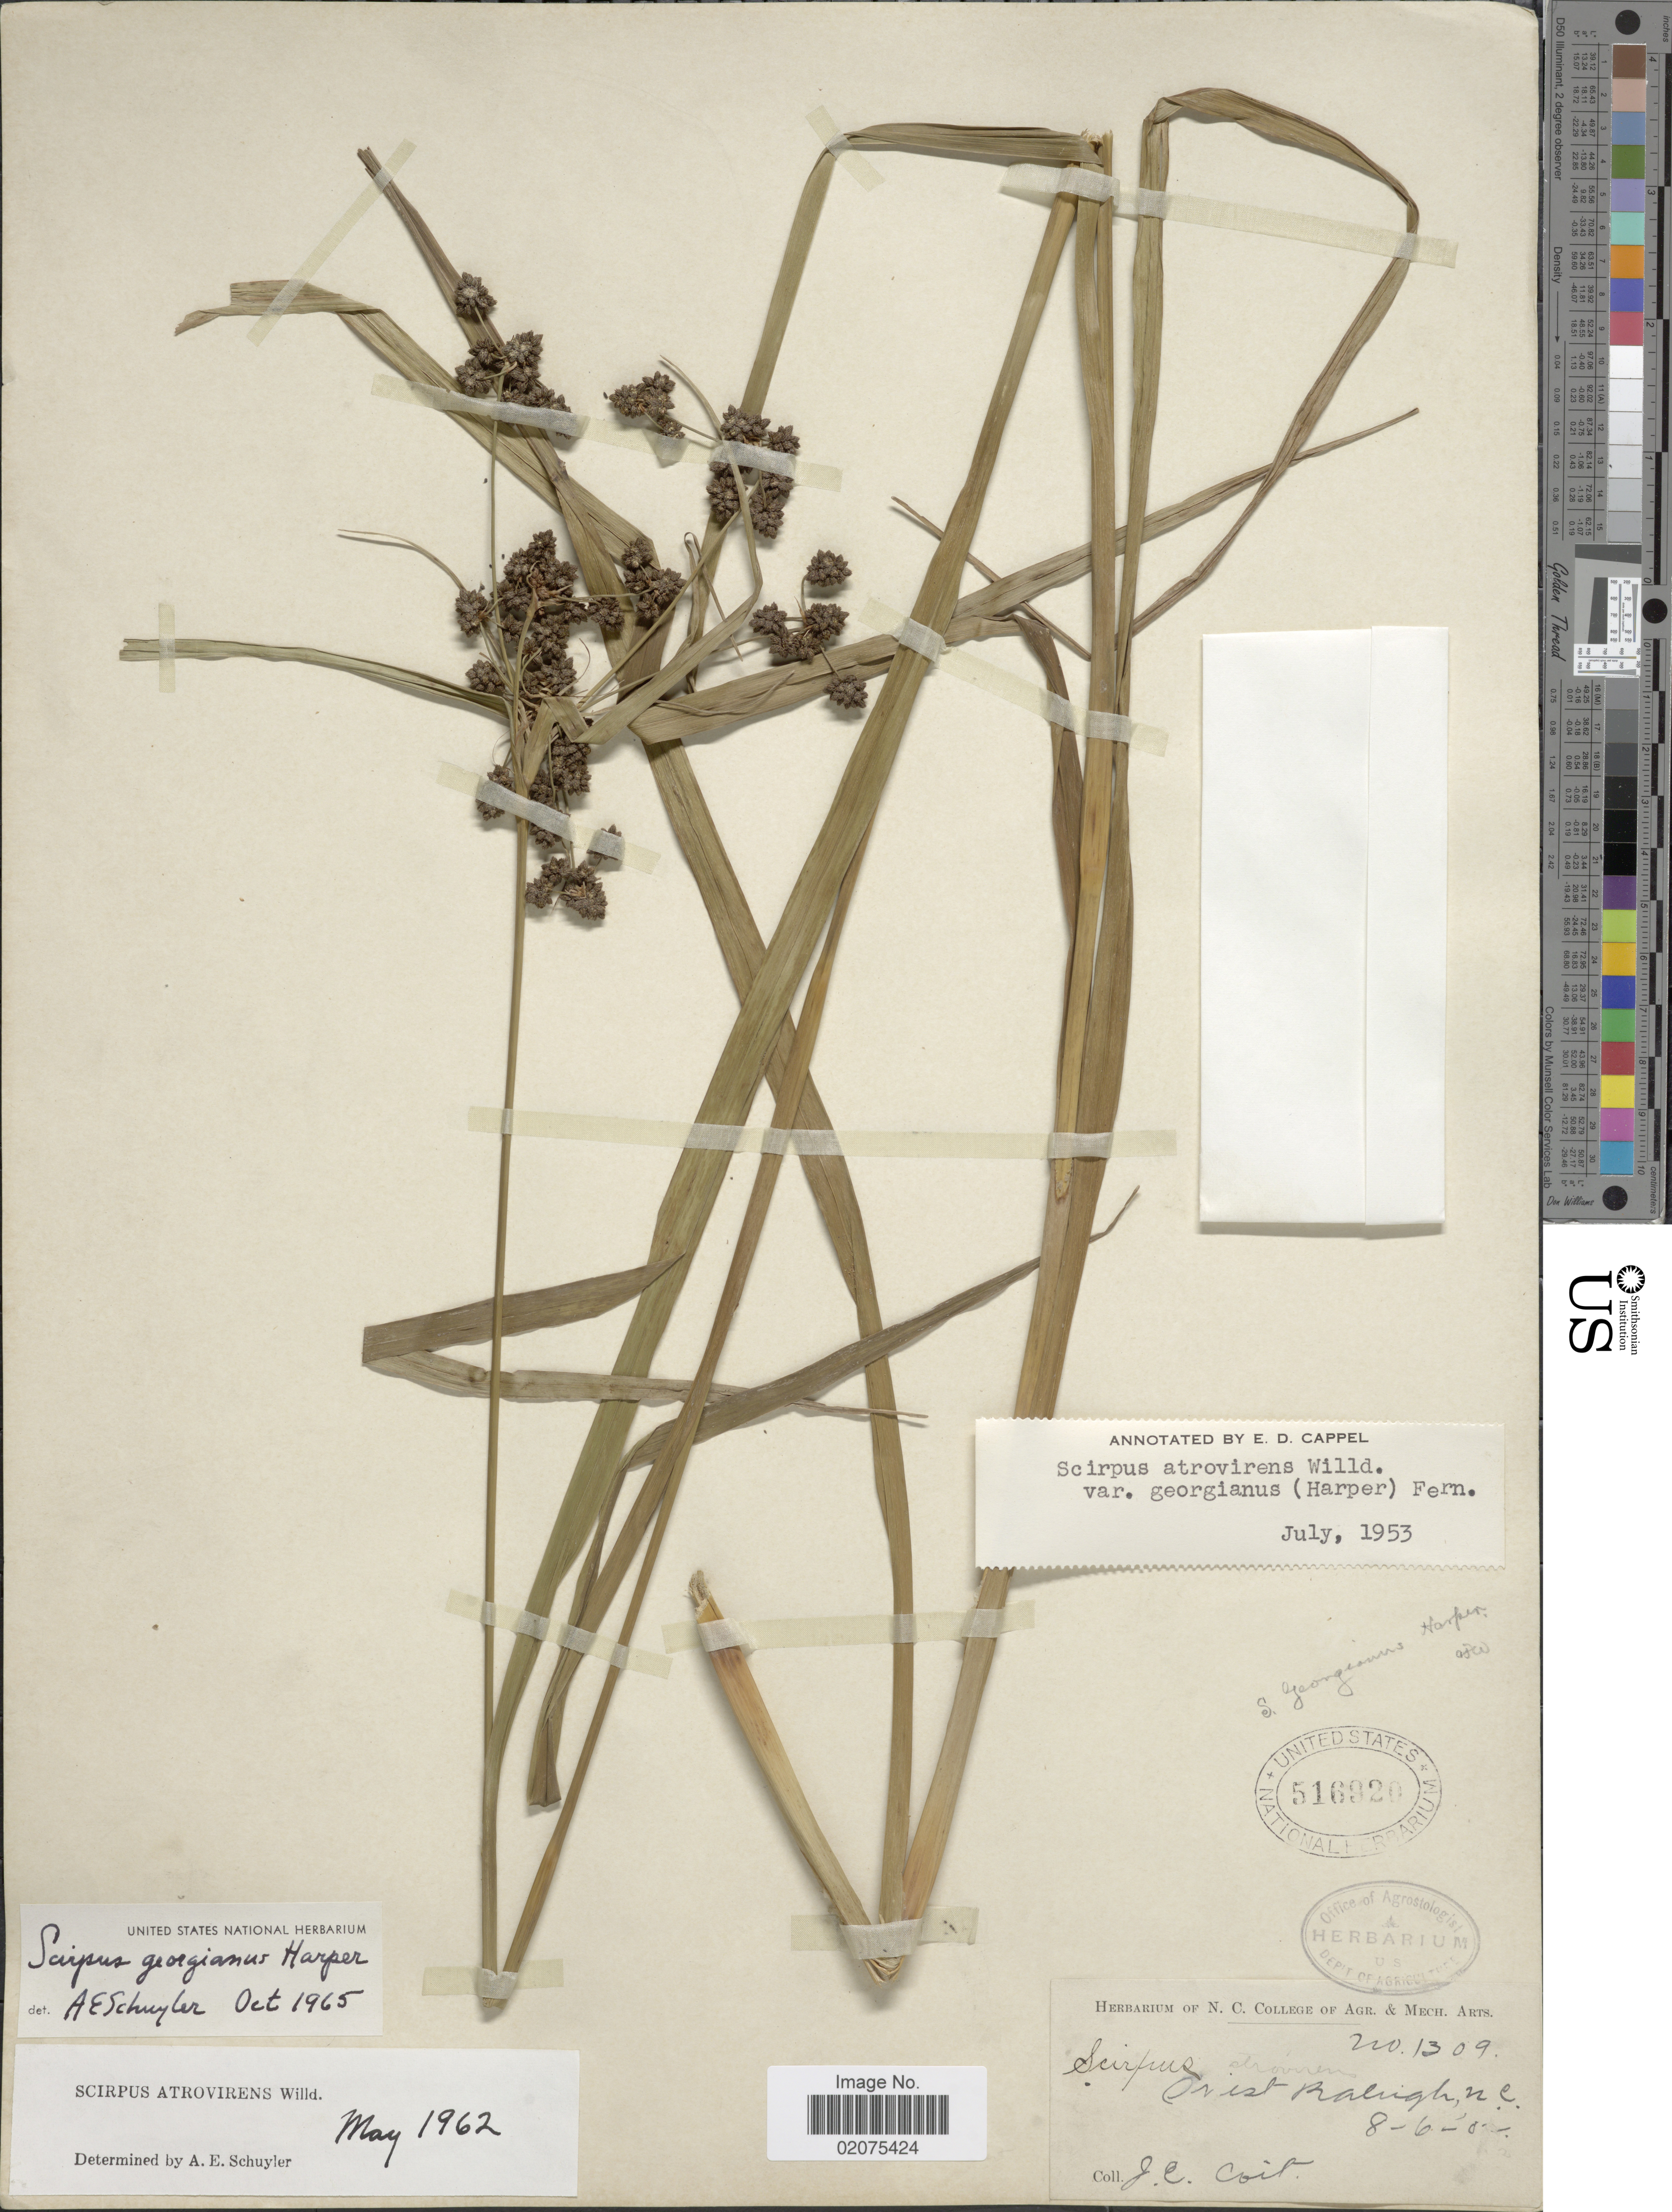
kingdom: Plantae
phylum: Tracheophyta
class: Liliopsida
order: Poales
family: Cyperaceae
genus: Scirpus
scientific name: Scirpus georgianus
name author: R.M. Harper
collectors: J. Coit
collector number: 1309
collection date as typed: Transcribed d/m/y: 6/8/81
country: United States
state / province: North Carolina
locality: West Raleigh, N.C.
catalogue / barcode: US 516920